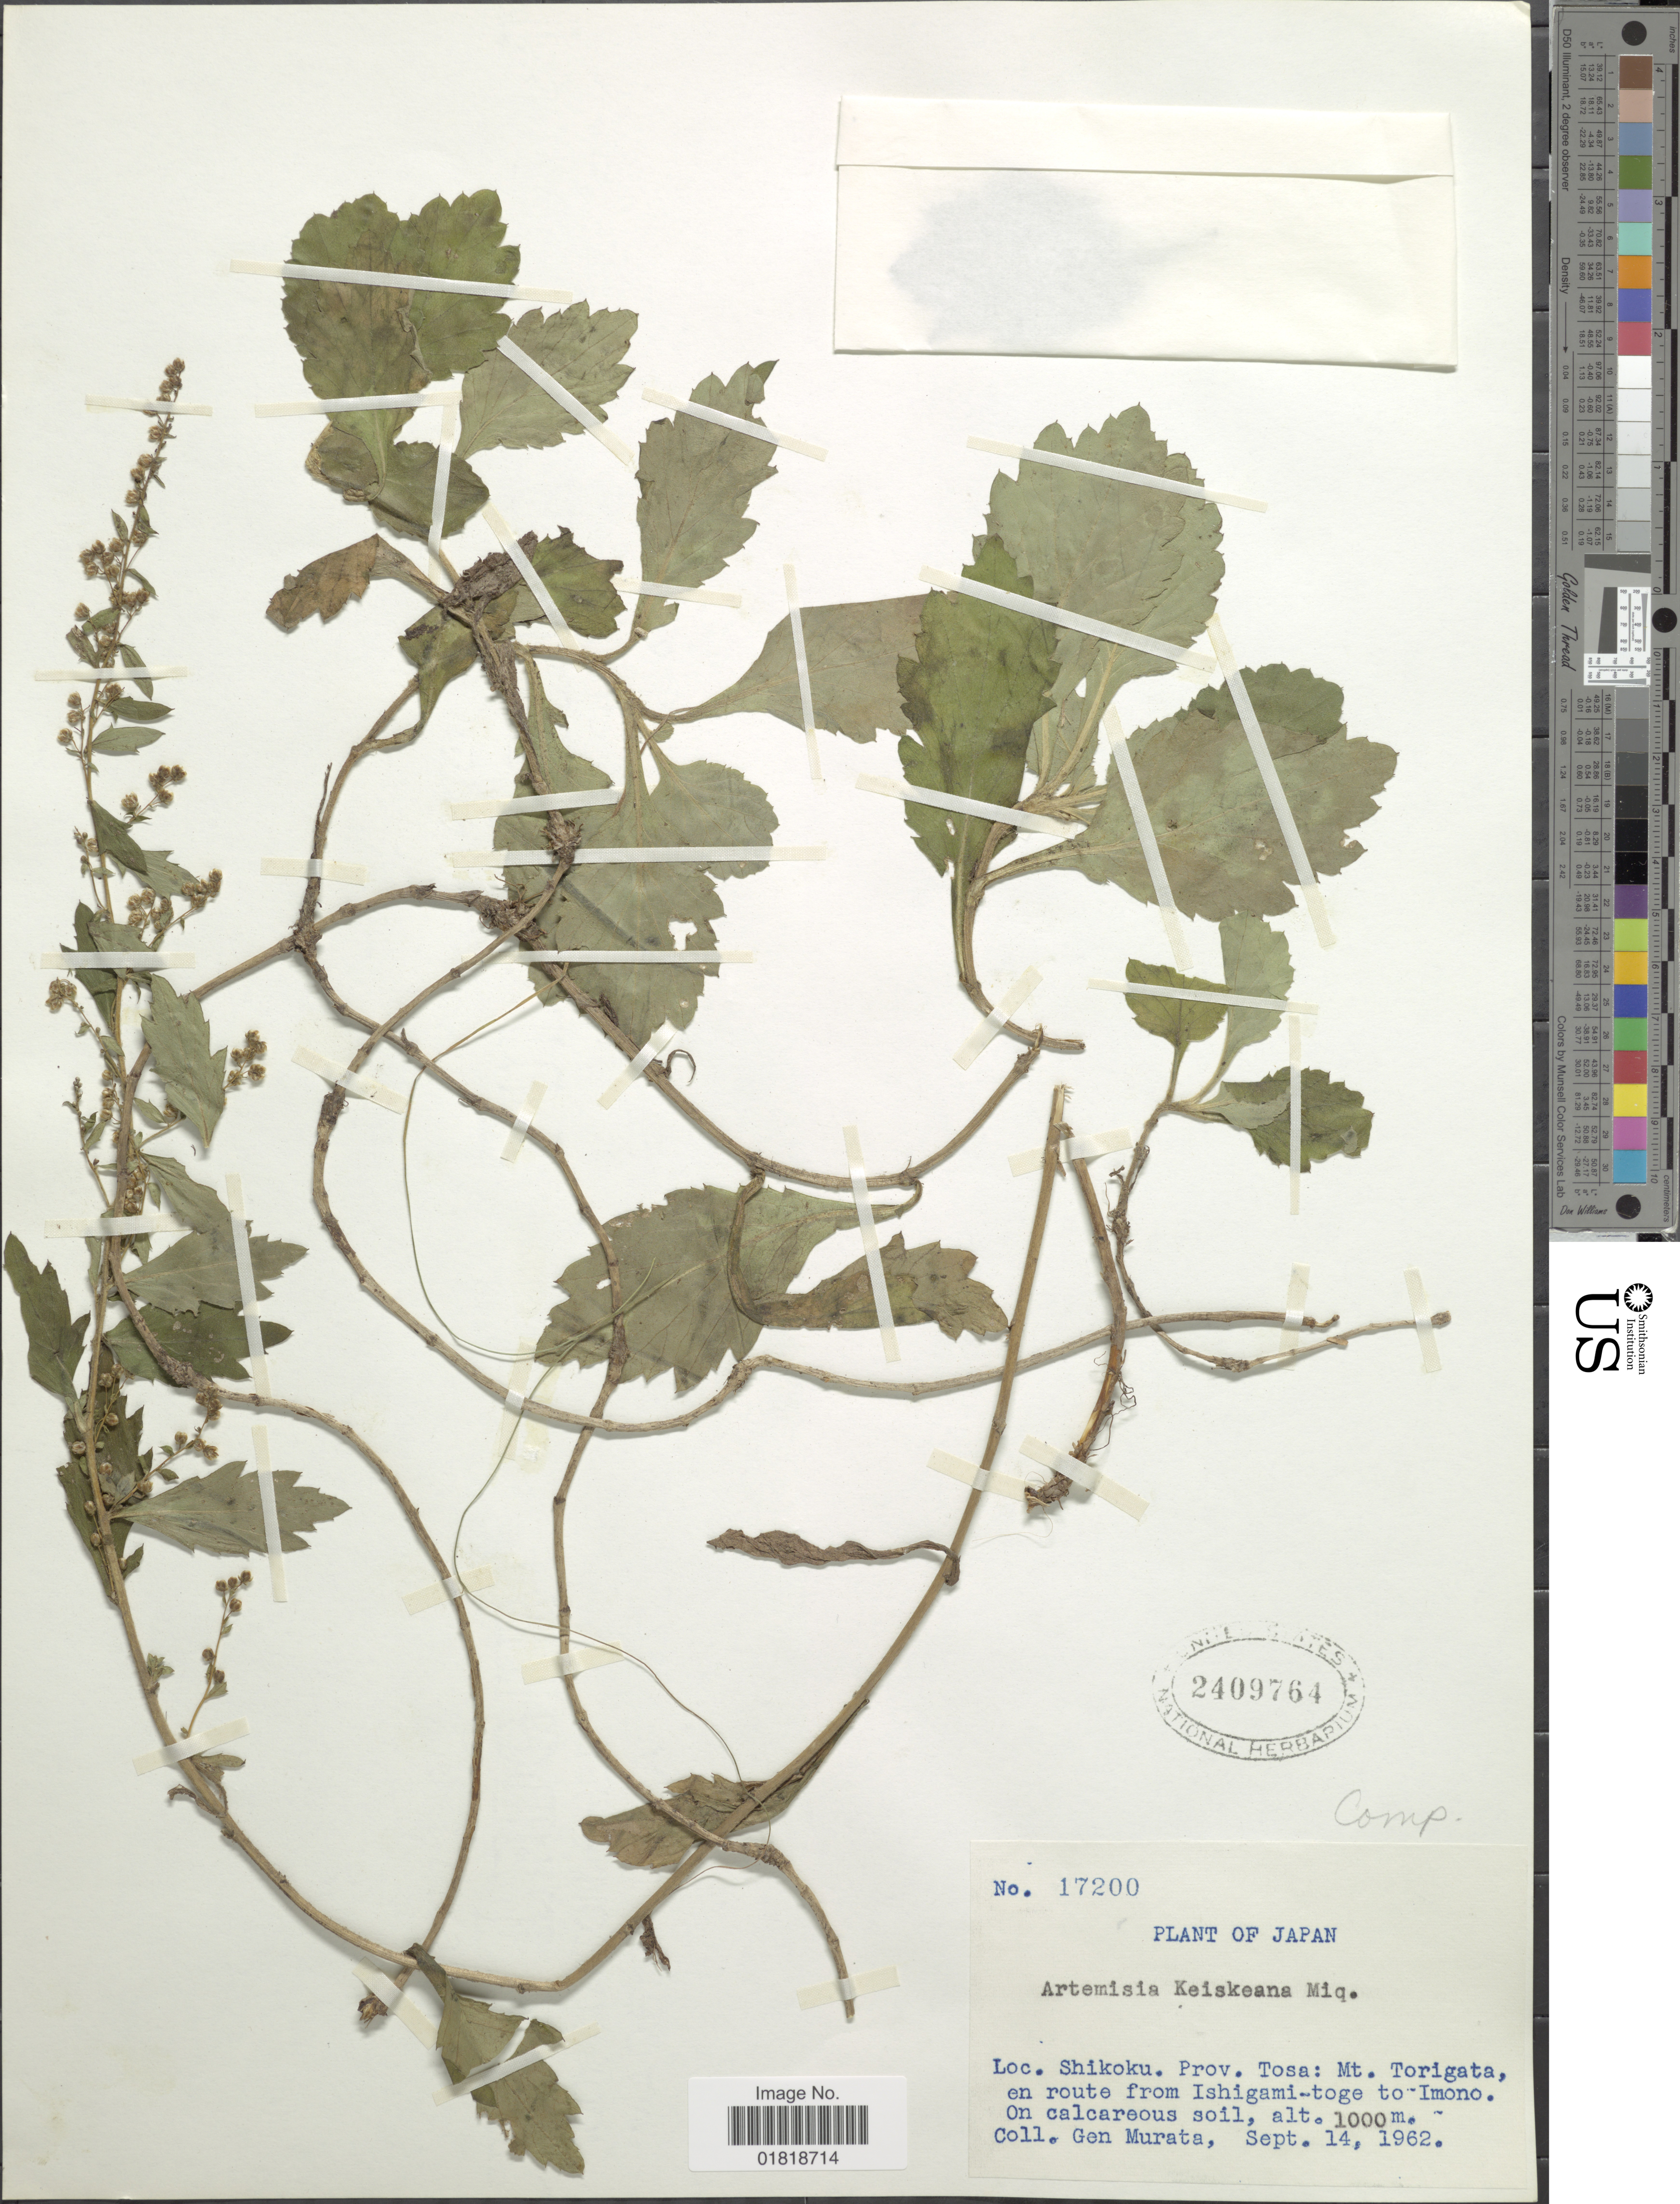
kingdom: Plantae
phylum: Tracheophyta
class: Magnoliopsida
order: Asterales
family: Asteraceae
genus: Artemisia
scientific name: Artemisia keiskeana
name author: Miq.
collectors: G. Murata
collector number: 17200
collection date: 1962-09-14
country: Japan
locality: Shikoku, Mt. Prov. Tosa: Mt. Torigatam en route from Ishigami-toge to Imono, on calcaerous soil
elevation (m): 1000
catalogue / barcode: US 2409764